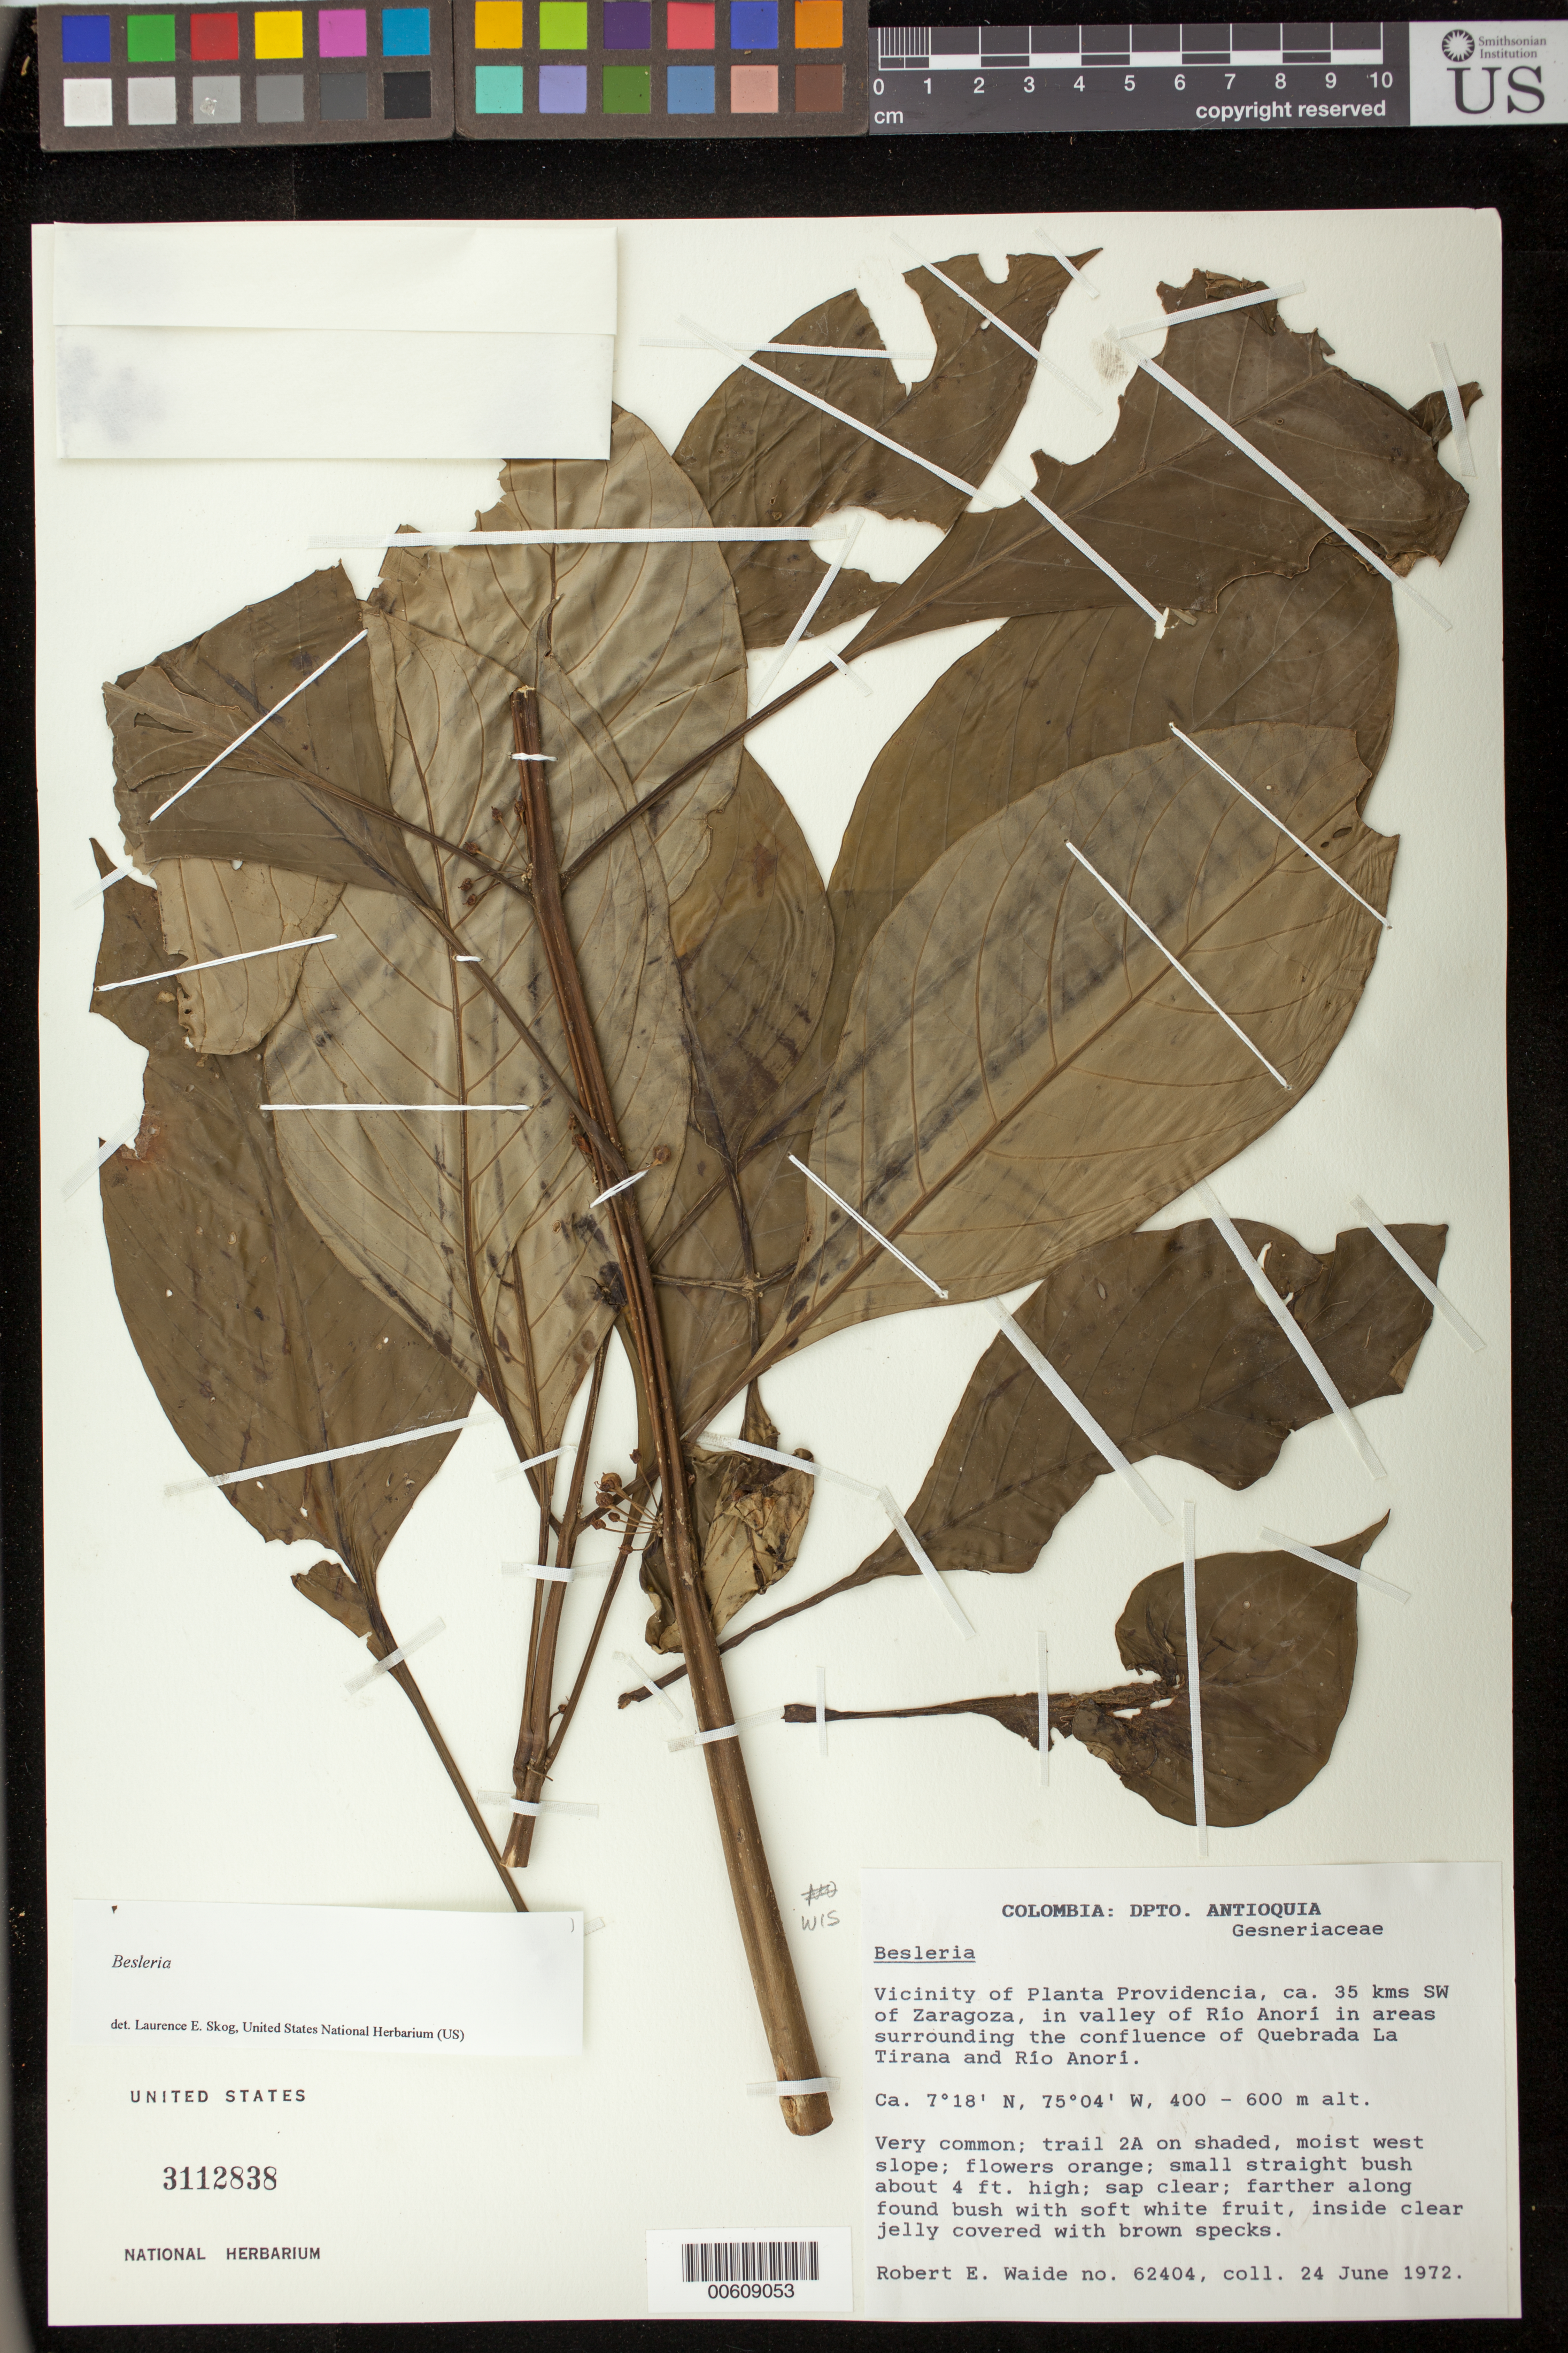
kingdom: Plantae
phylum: Tracheophyta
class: Magnoliopsida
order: Lamiales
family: Gesneriaceae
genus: Besleria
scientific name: Besleria sp.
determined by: Skog, Laurence E.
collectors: R. Waide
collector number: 62404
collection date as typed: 24 Jun 1972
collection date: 1972-06-24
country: Colombia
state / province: Antioquia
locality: Vicinity of Planta Providencia, ca. 35 km SW of Zaragoza, in valley of Río Anorí in areas surrounding the confluence of Quebrda La Tirana and Río Anorí; trail 2A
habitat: On shaded, moist west slope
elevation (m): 400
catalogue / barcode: US 3112838